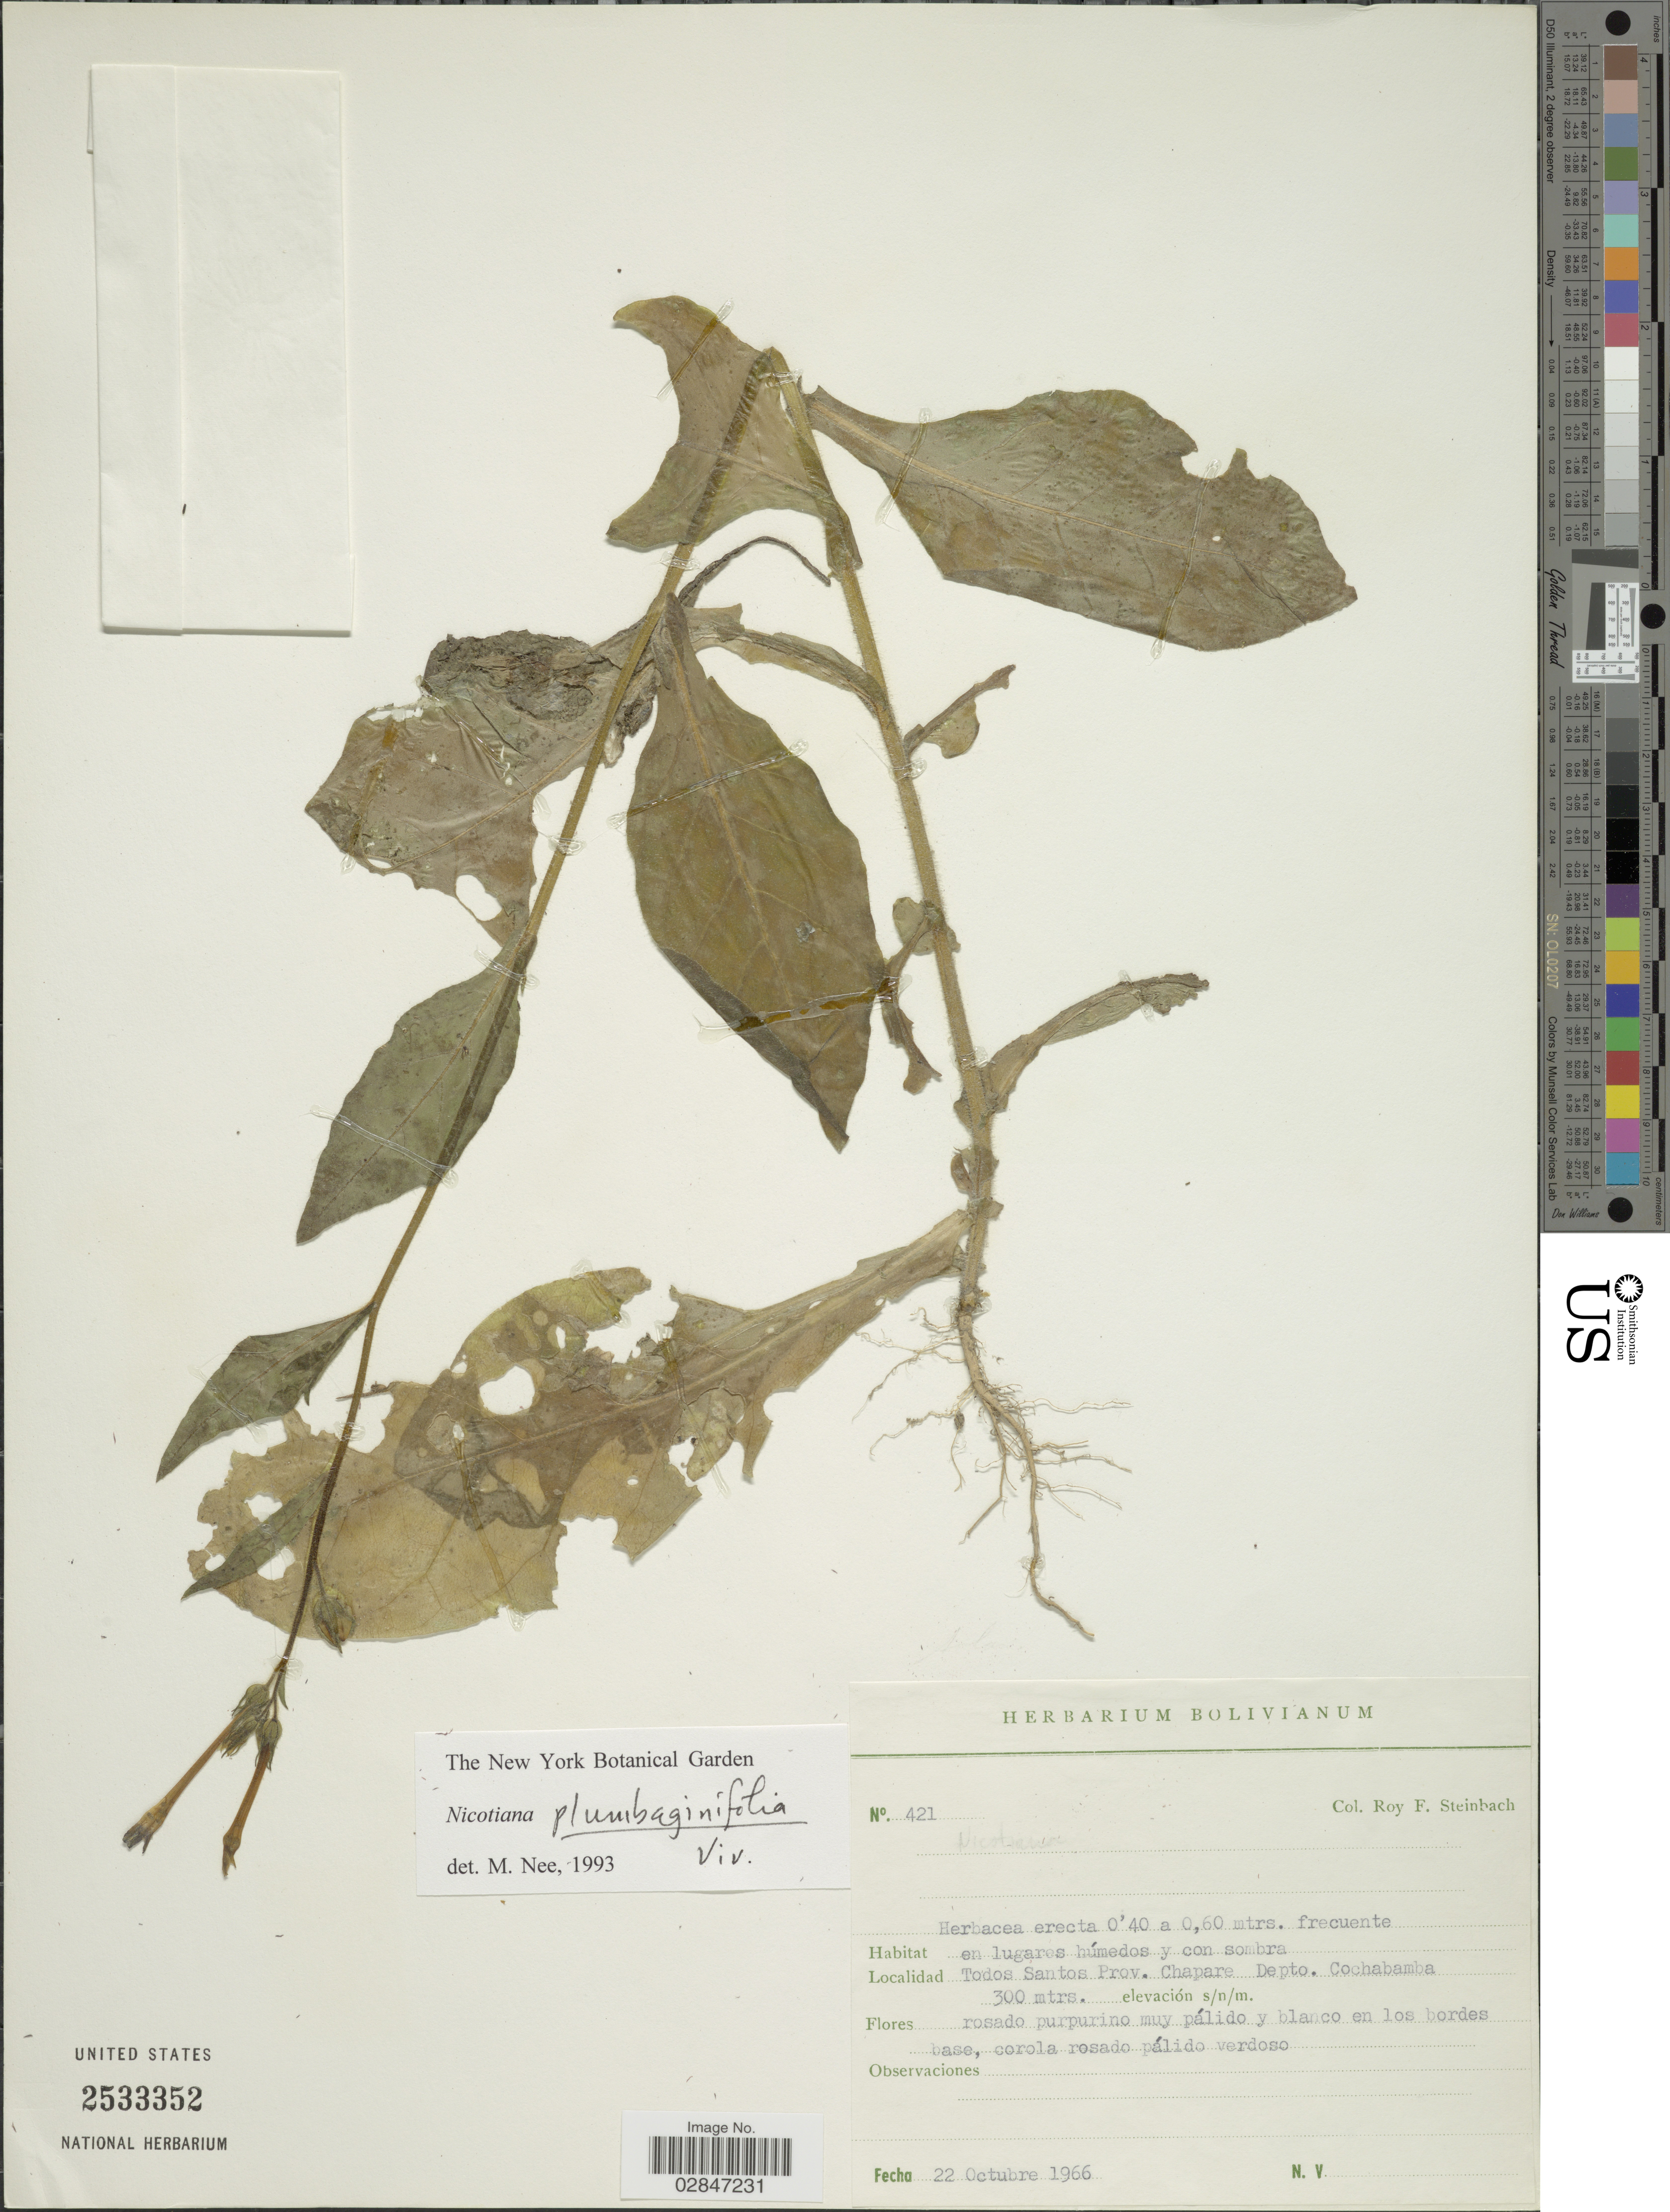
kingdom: Plantae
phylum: Tracheophyta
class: Magnoliopsida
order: Solanales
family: Solanaceae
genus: Nicotiana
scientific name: Nicotiana plumbaginifolia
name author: Viv.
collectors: R. F. Steinbach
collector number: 421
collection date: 1966-10-22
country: Bolivia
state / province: Cochabamba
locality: Todos Santos Prov. Chapare, Depto. Cochabamba.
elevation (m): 300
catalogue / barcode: US 2533352